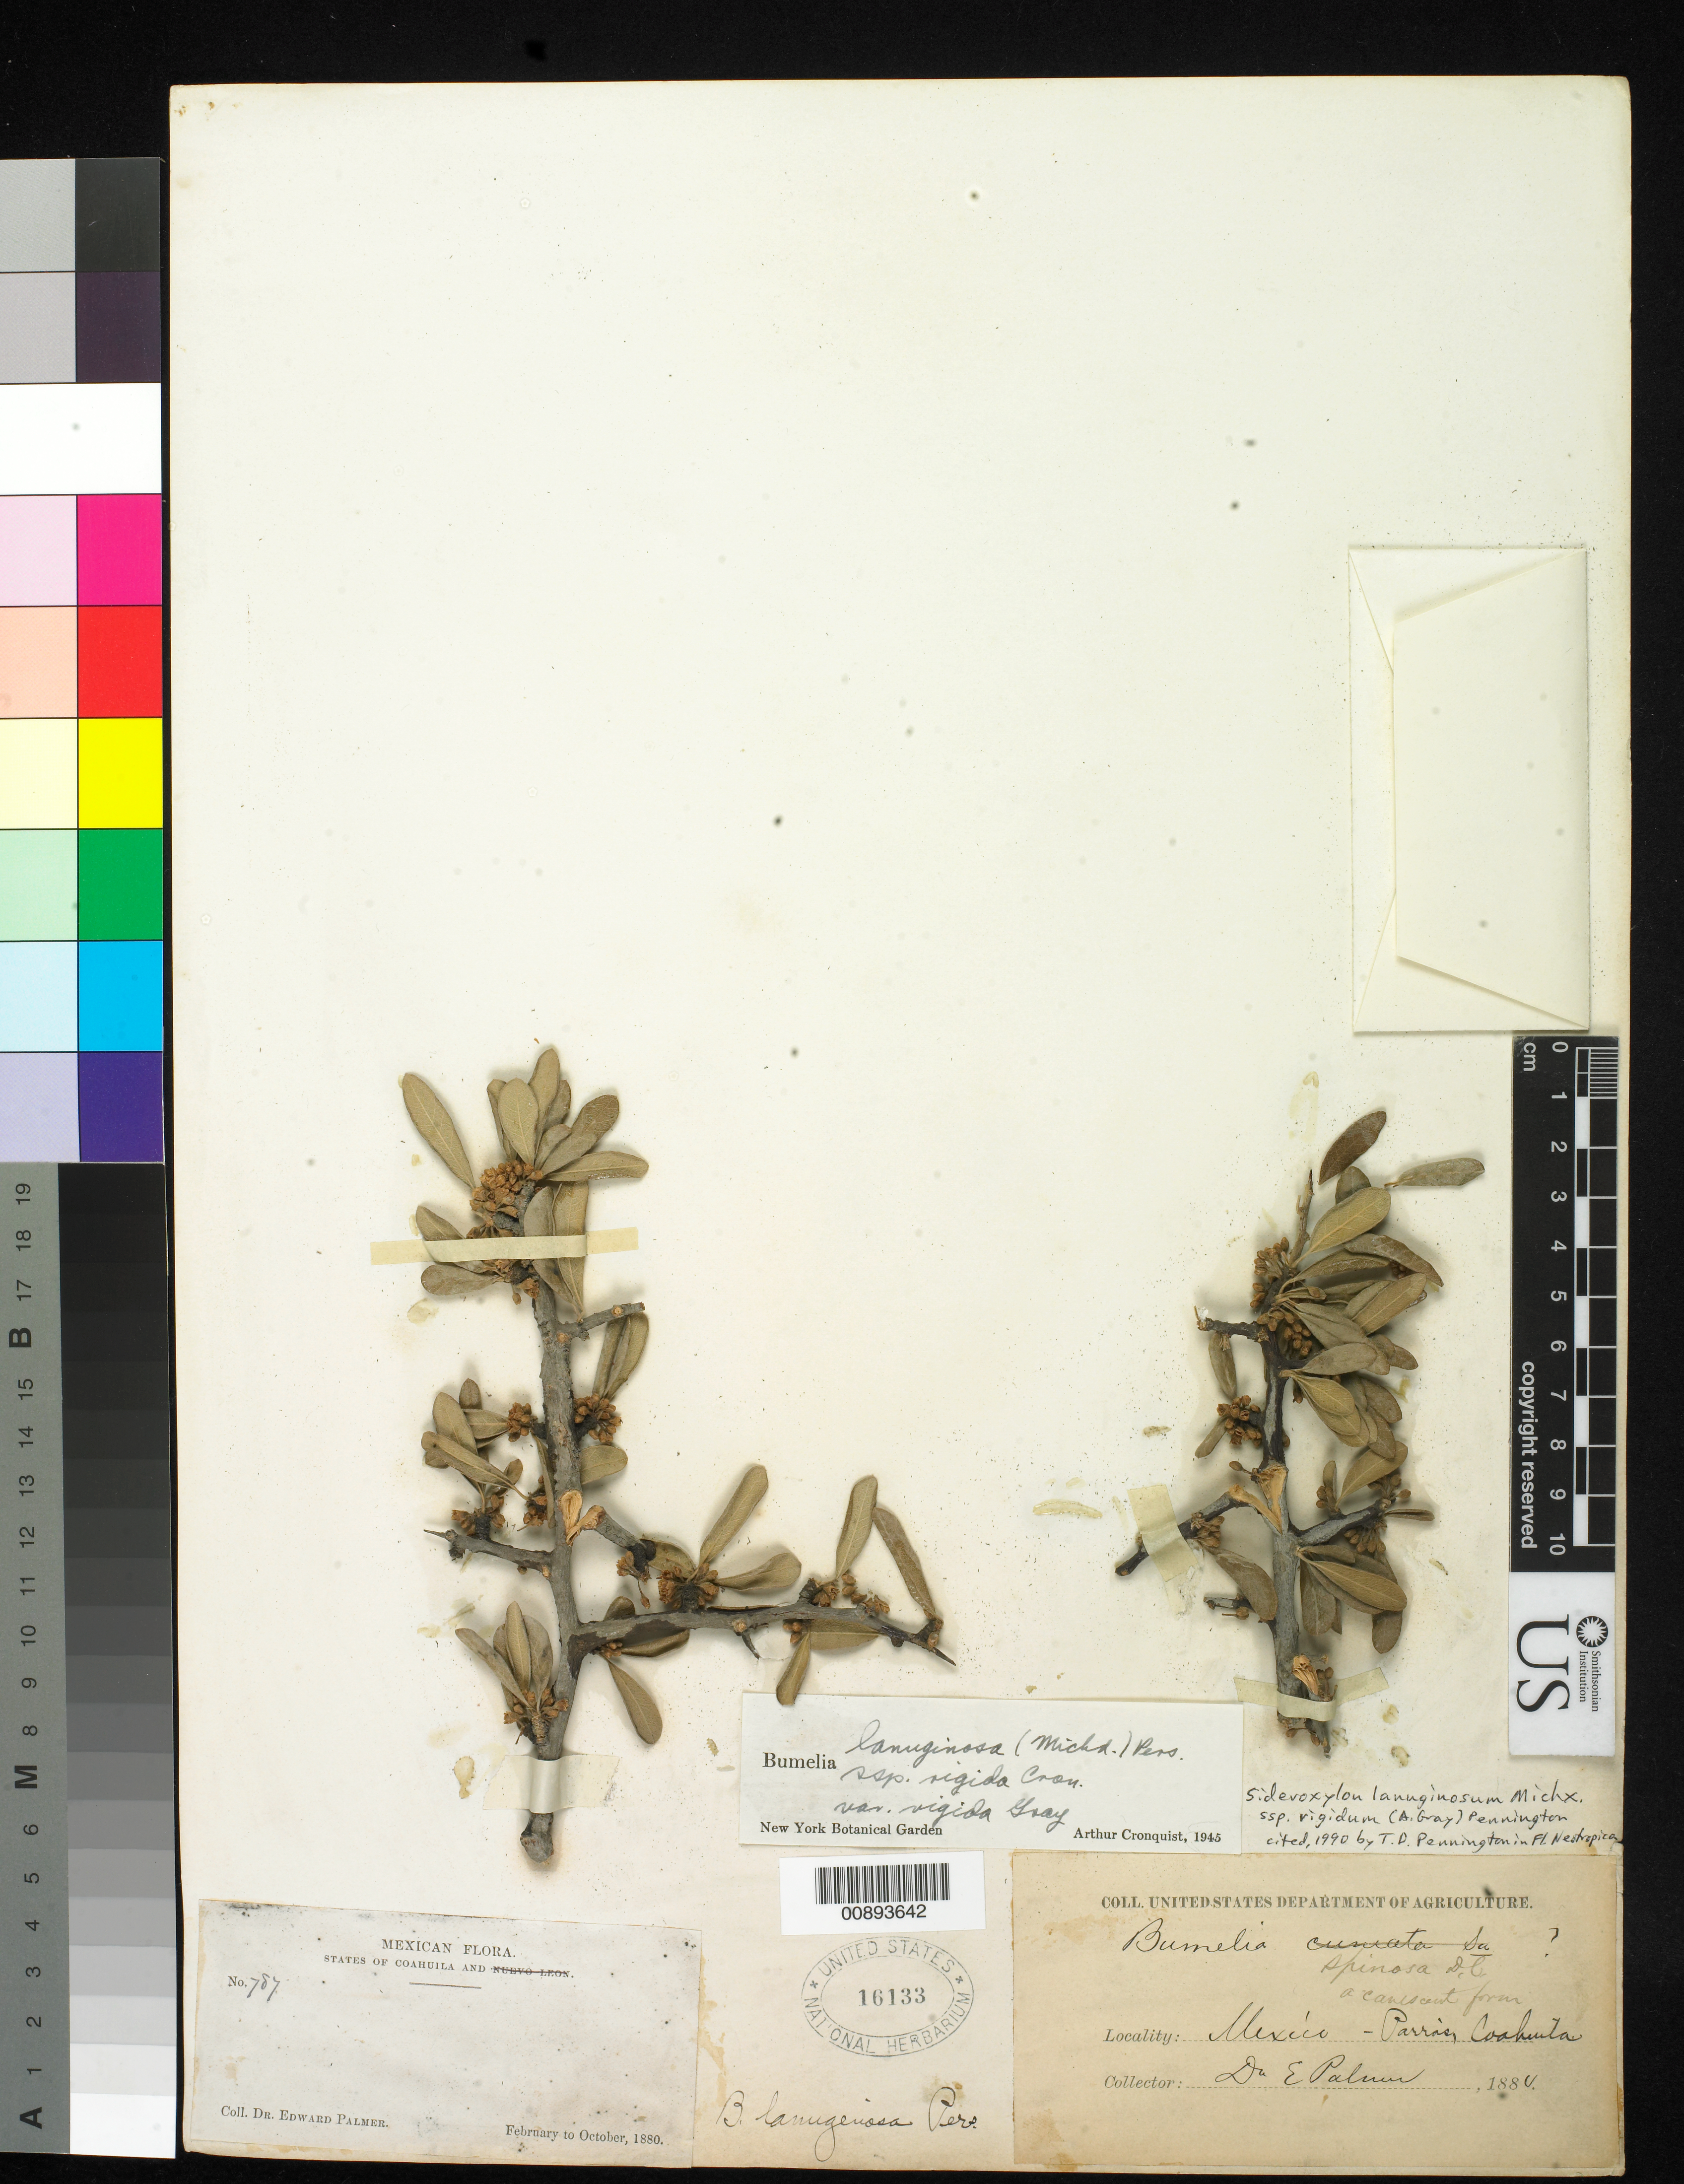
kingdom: Plantae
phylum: Tracheophyta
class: Magnoliopsida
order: Ericales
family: Sapotaceae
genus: Sideroxylon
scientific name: Sideroxylon lanuginosum subsp. rigidum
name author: (A. Gray) T.D. Penn.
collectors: E. Palmer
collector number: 787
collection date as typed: Feb 1880 to -- Oct 1880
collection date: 1880-02/1880-10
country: Mexico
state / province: Coahuila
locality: Parras, Coahuila.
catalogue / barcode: US 16133